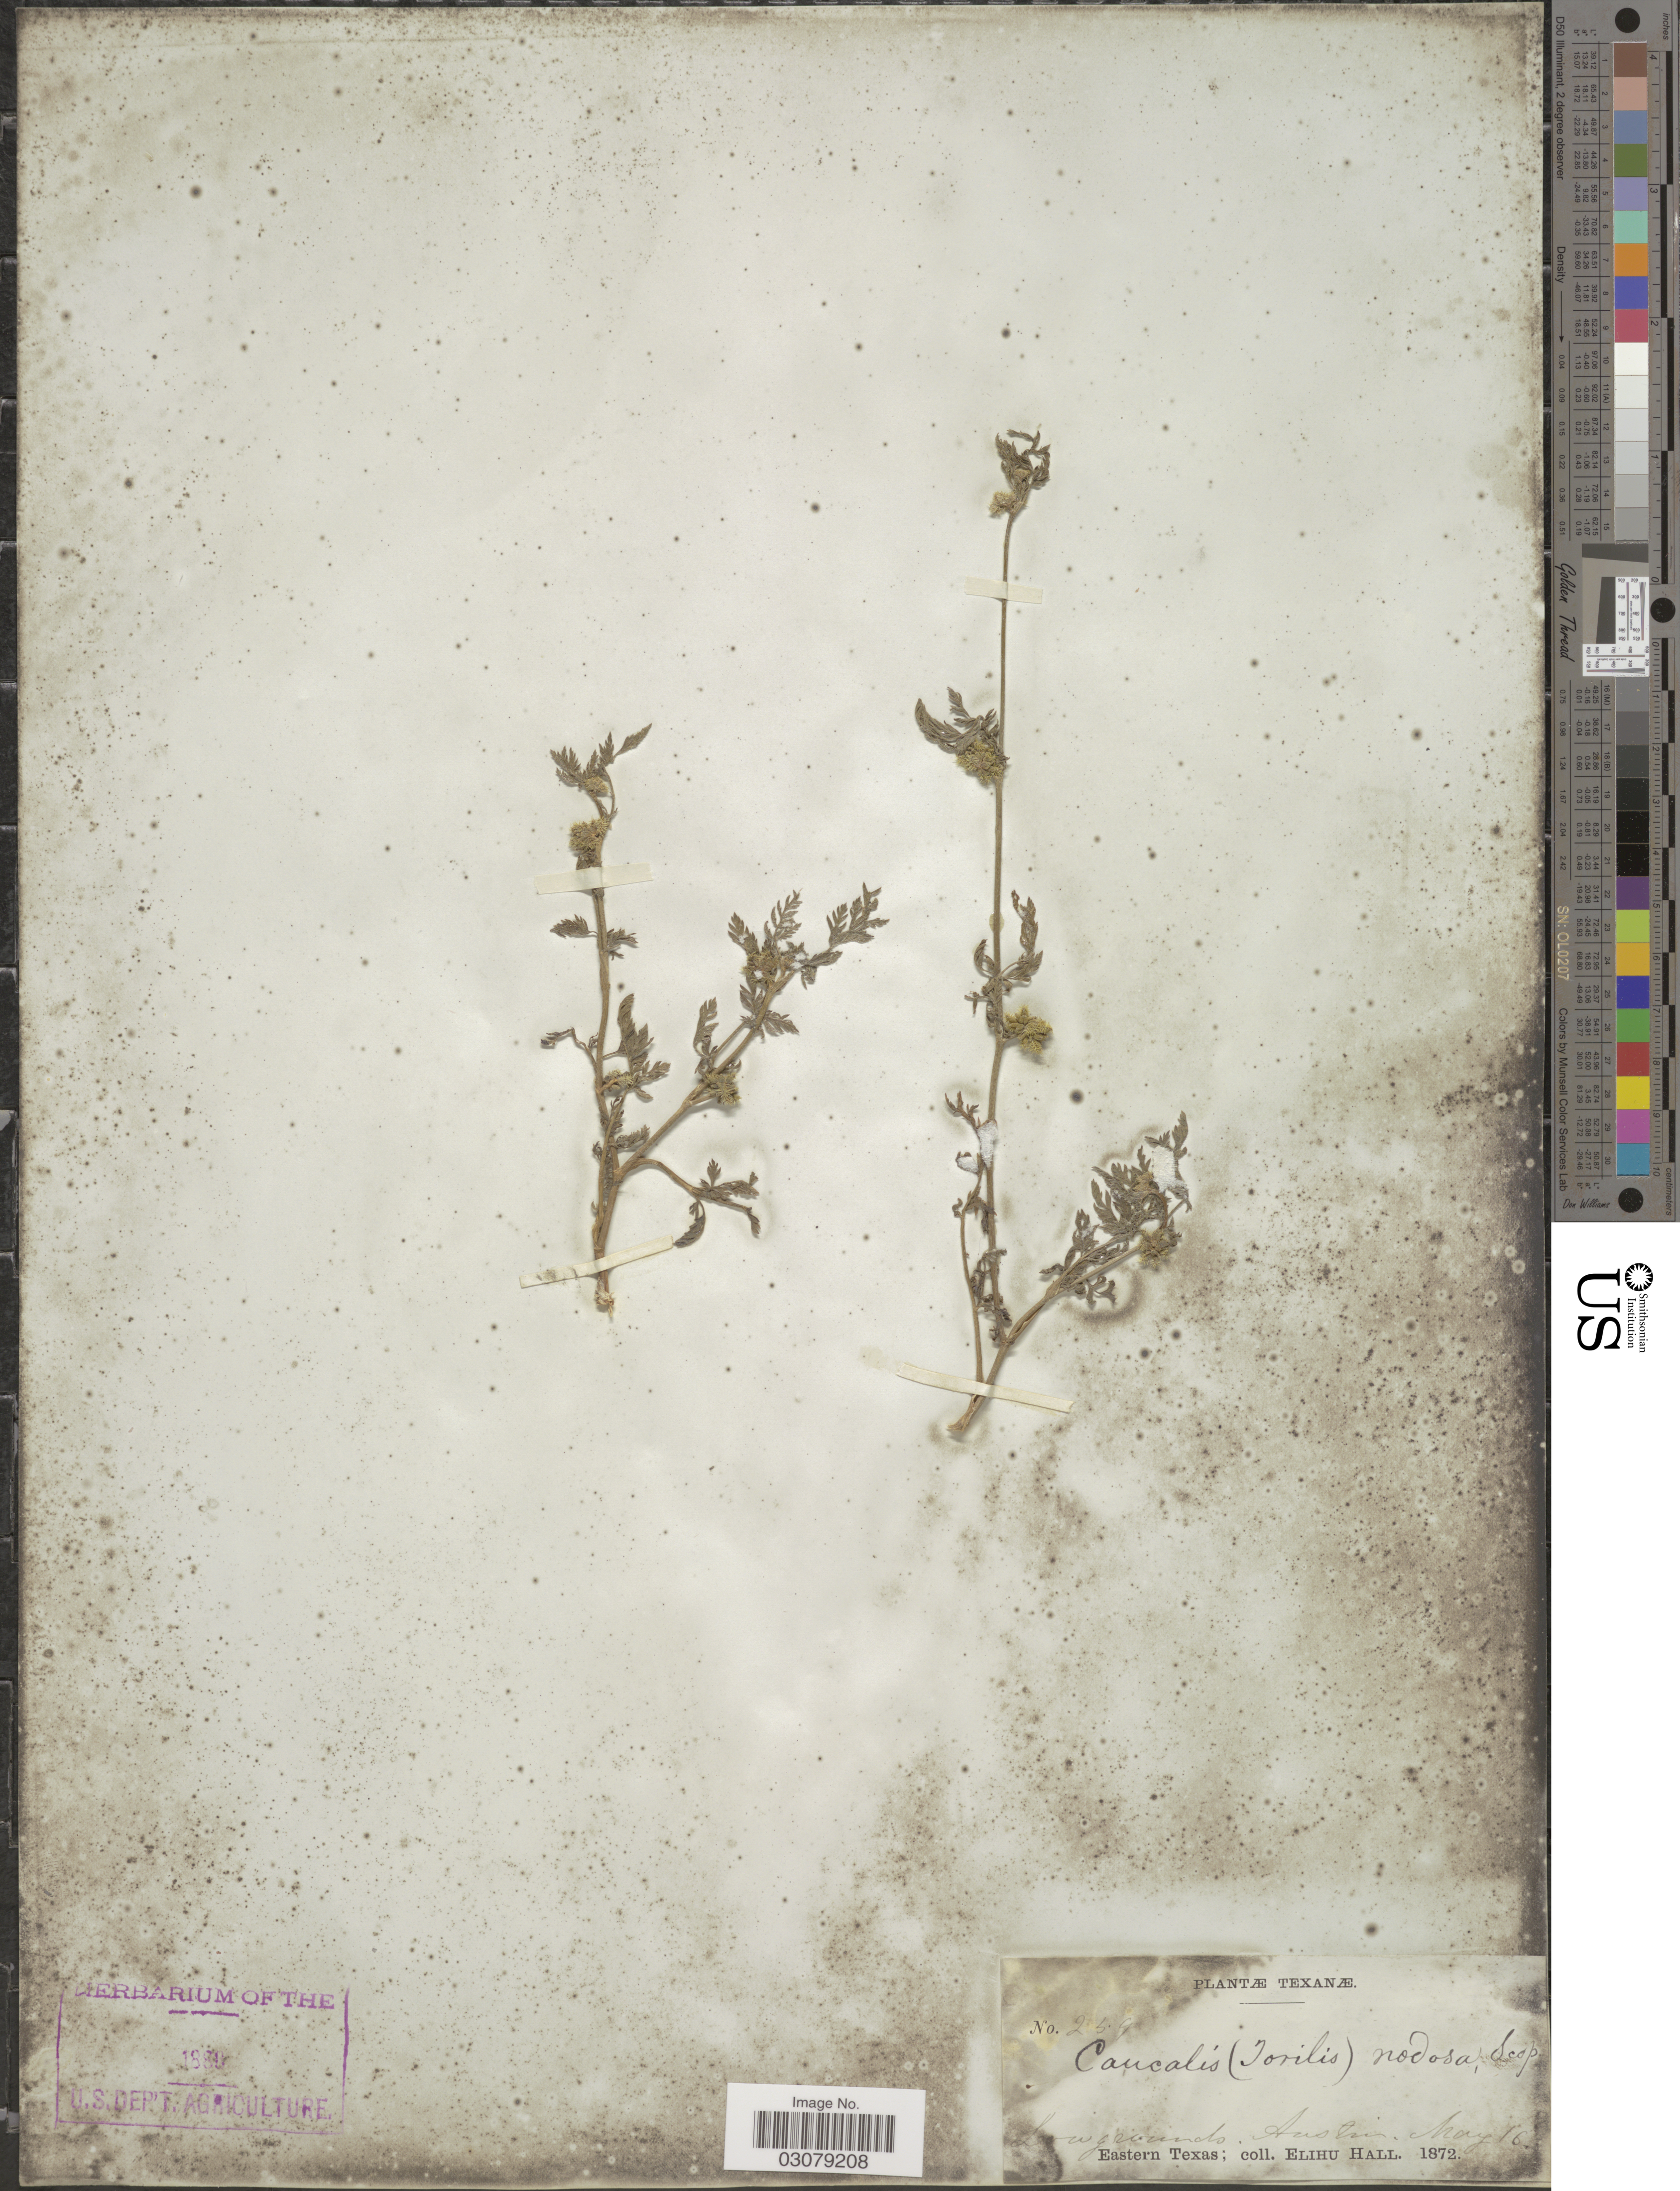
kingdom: Plantae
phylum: Tracheophyta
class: Magnoliopsida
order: Apiales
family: Apiaceae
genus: Torilis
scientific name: Torilis nodosa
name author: (L.) Gaertn.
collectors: E. Hall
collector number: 259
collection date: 1872-05-16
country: United States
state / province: Texas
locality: Low grounds. Austin, Eastern Texas.